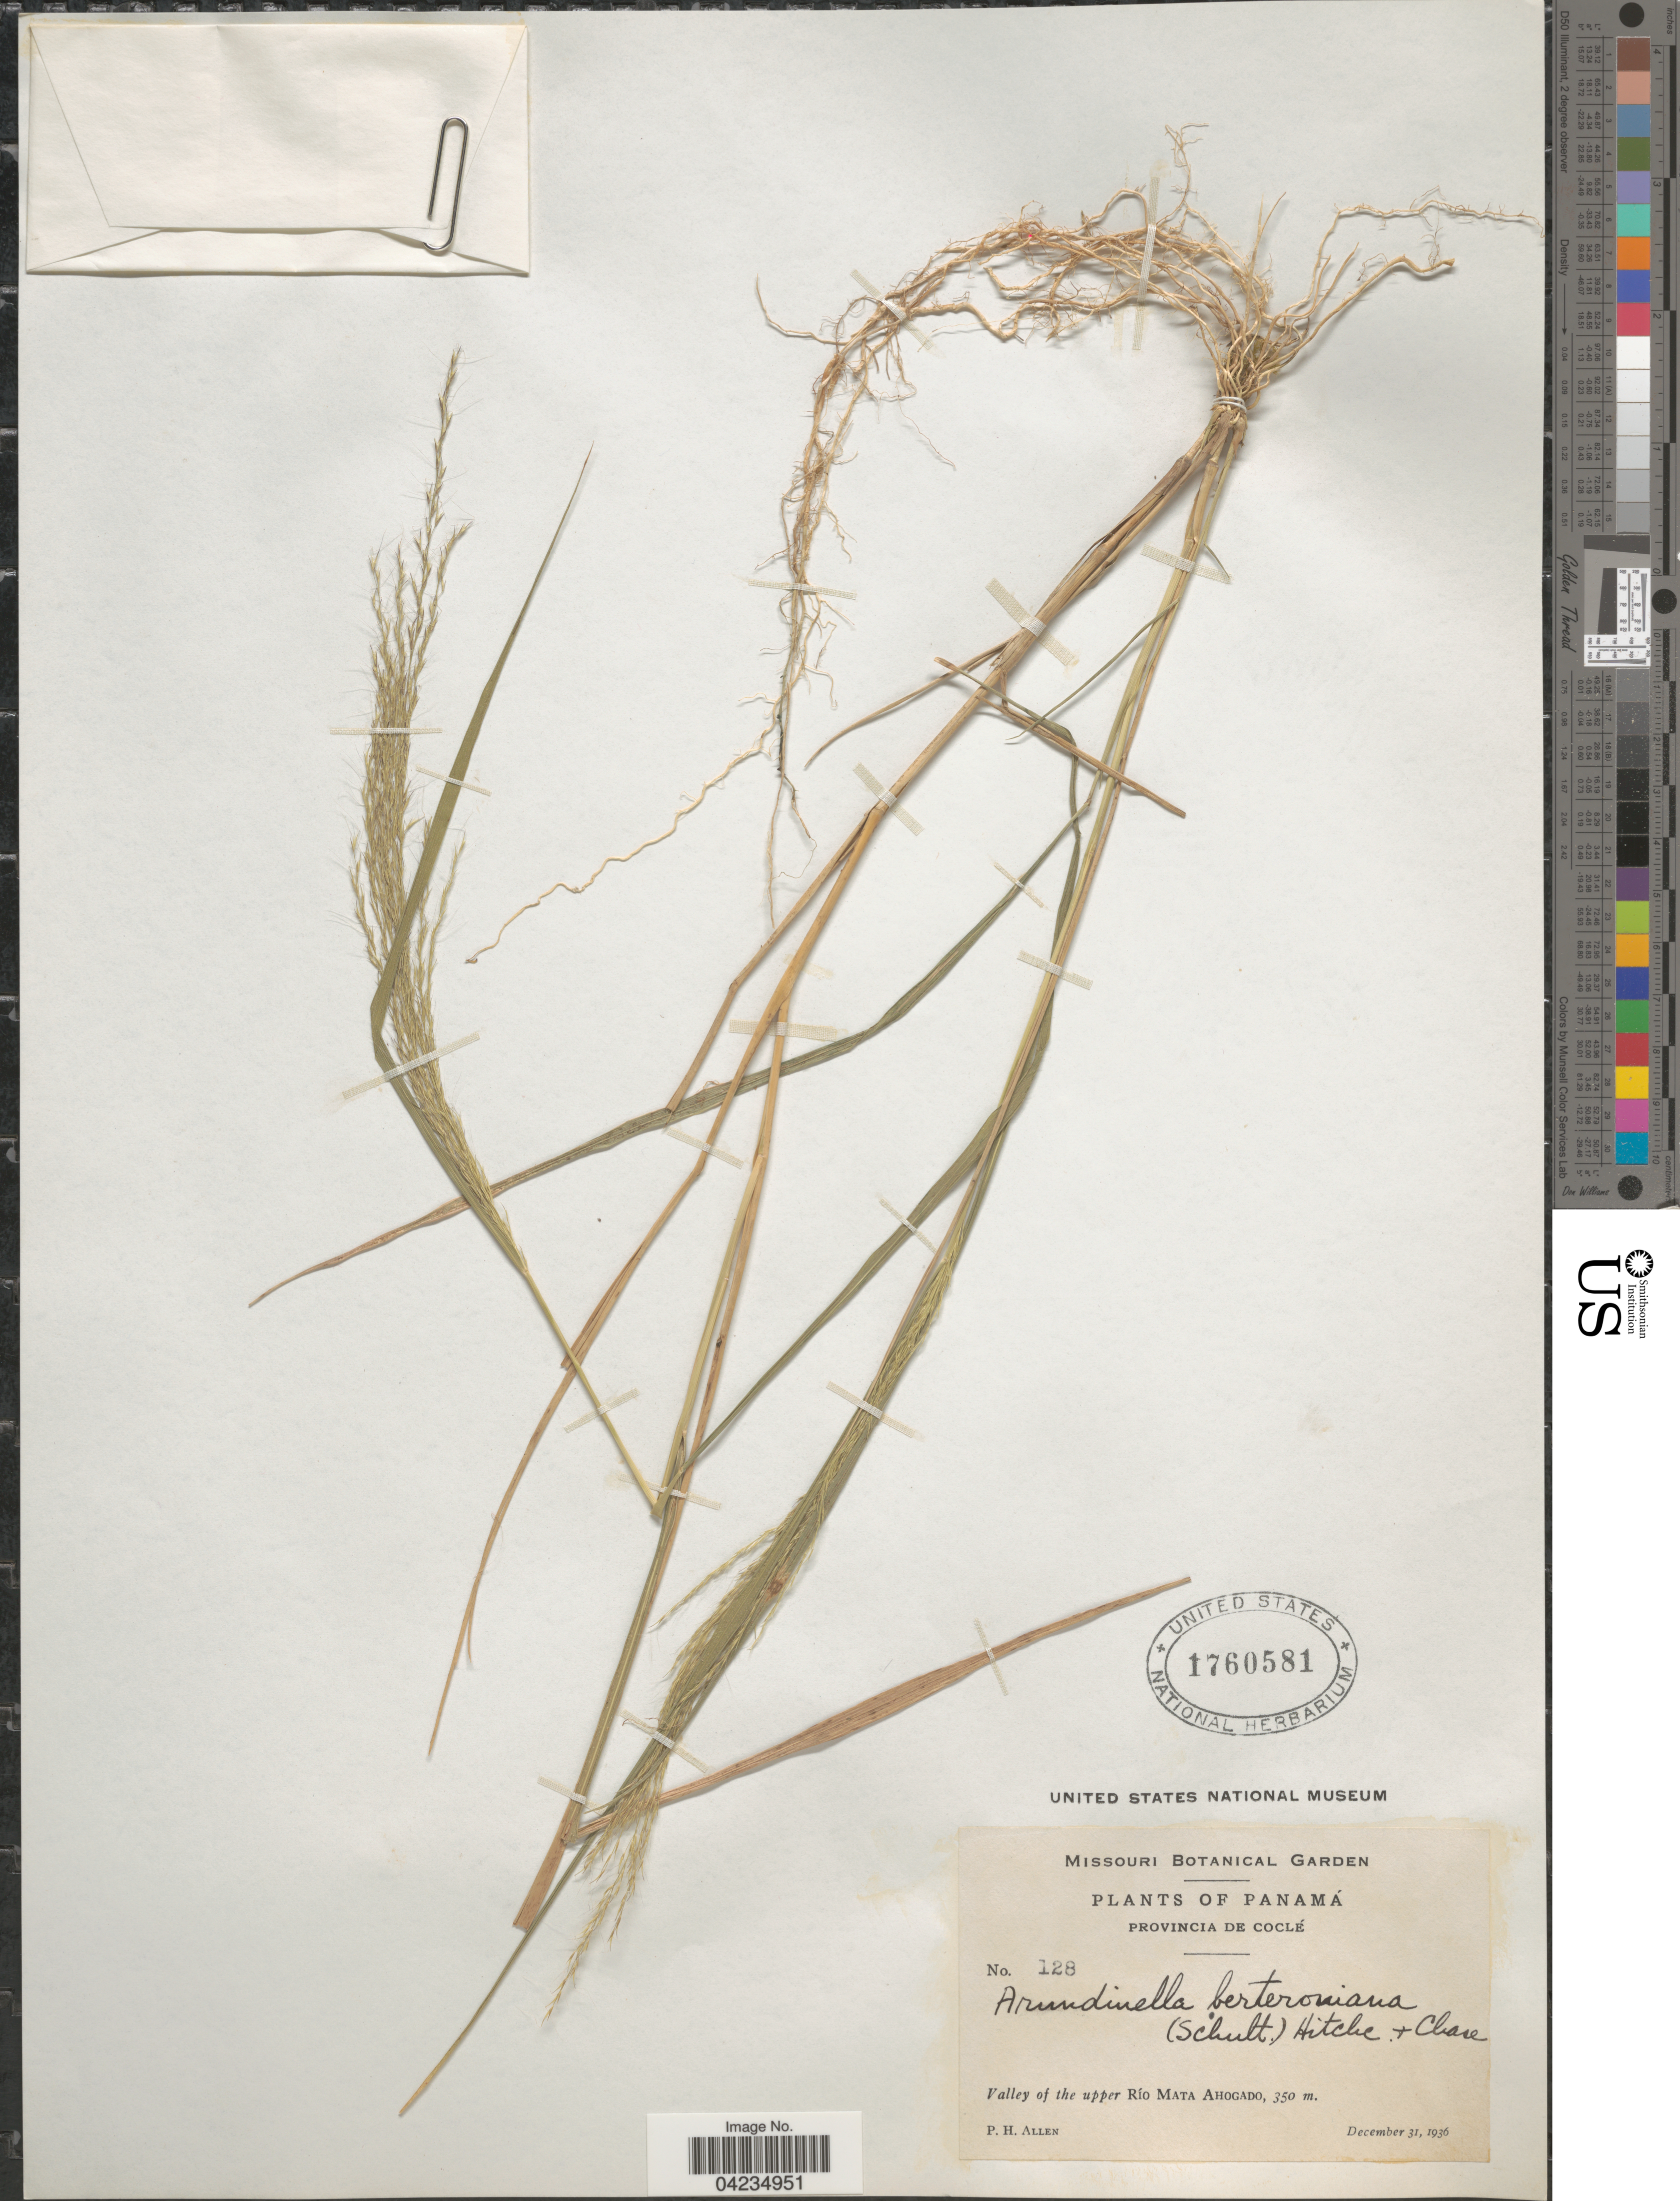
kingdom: Plantae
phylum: Tracheophyta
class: Liliopsida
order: Poales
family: Poaceae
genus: Arundinella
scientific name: Arundinella berteroniana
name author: (Schult.) Hitchc. & Chase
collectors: P. H. Allen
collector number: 128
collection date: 1936-12-31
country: Panama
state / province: Cocle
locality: Valley of the upper Río Mata Ahogado.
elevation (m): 350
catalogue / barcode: US 1760581